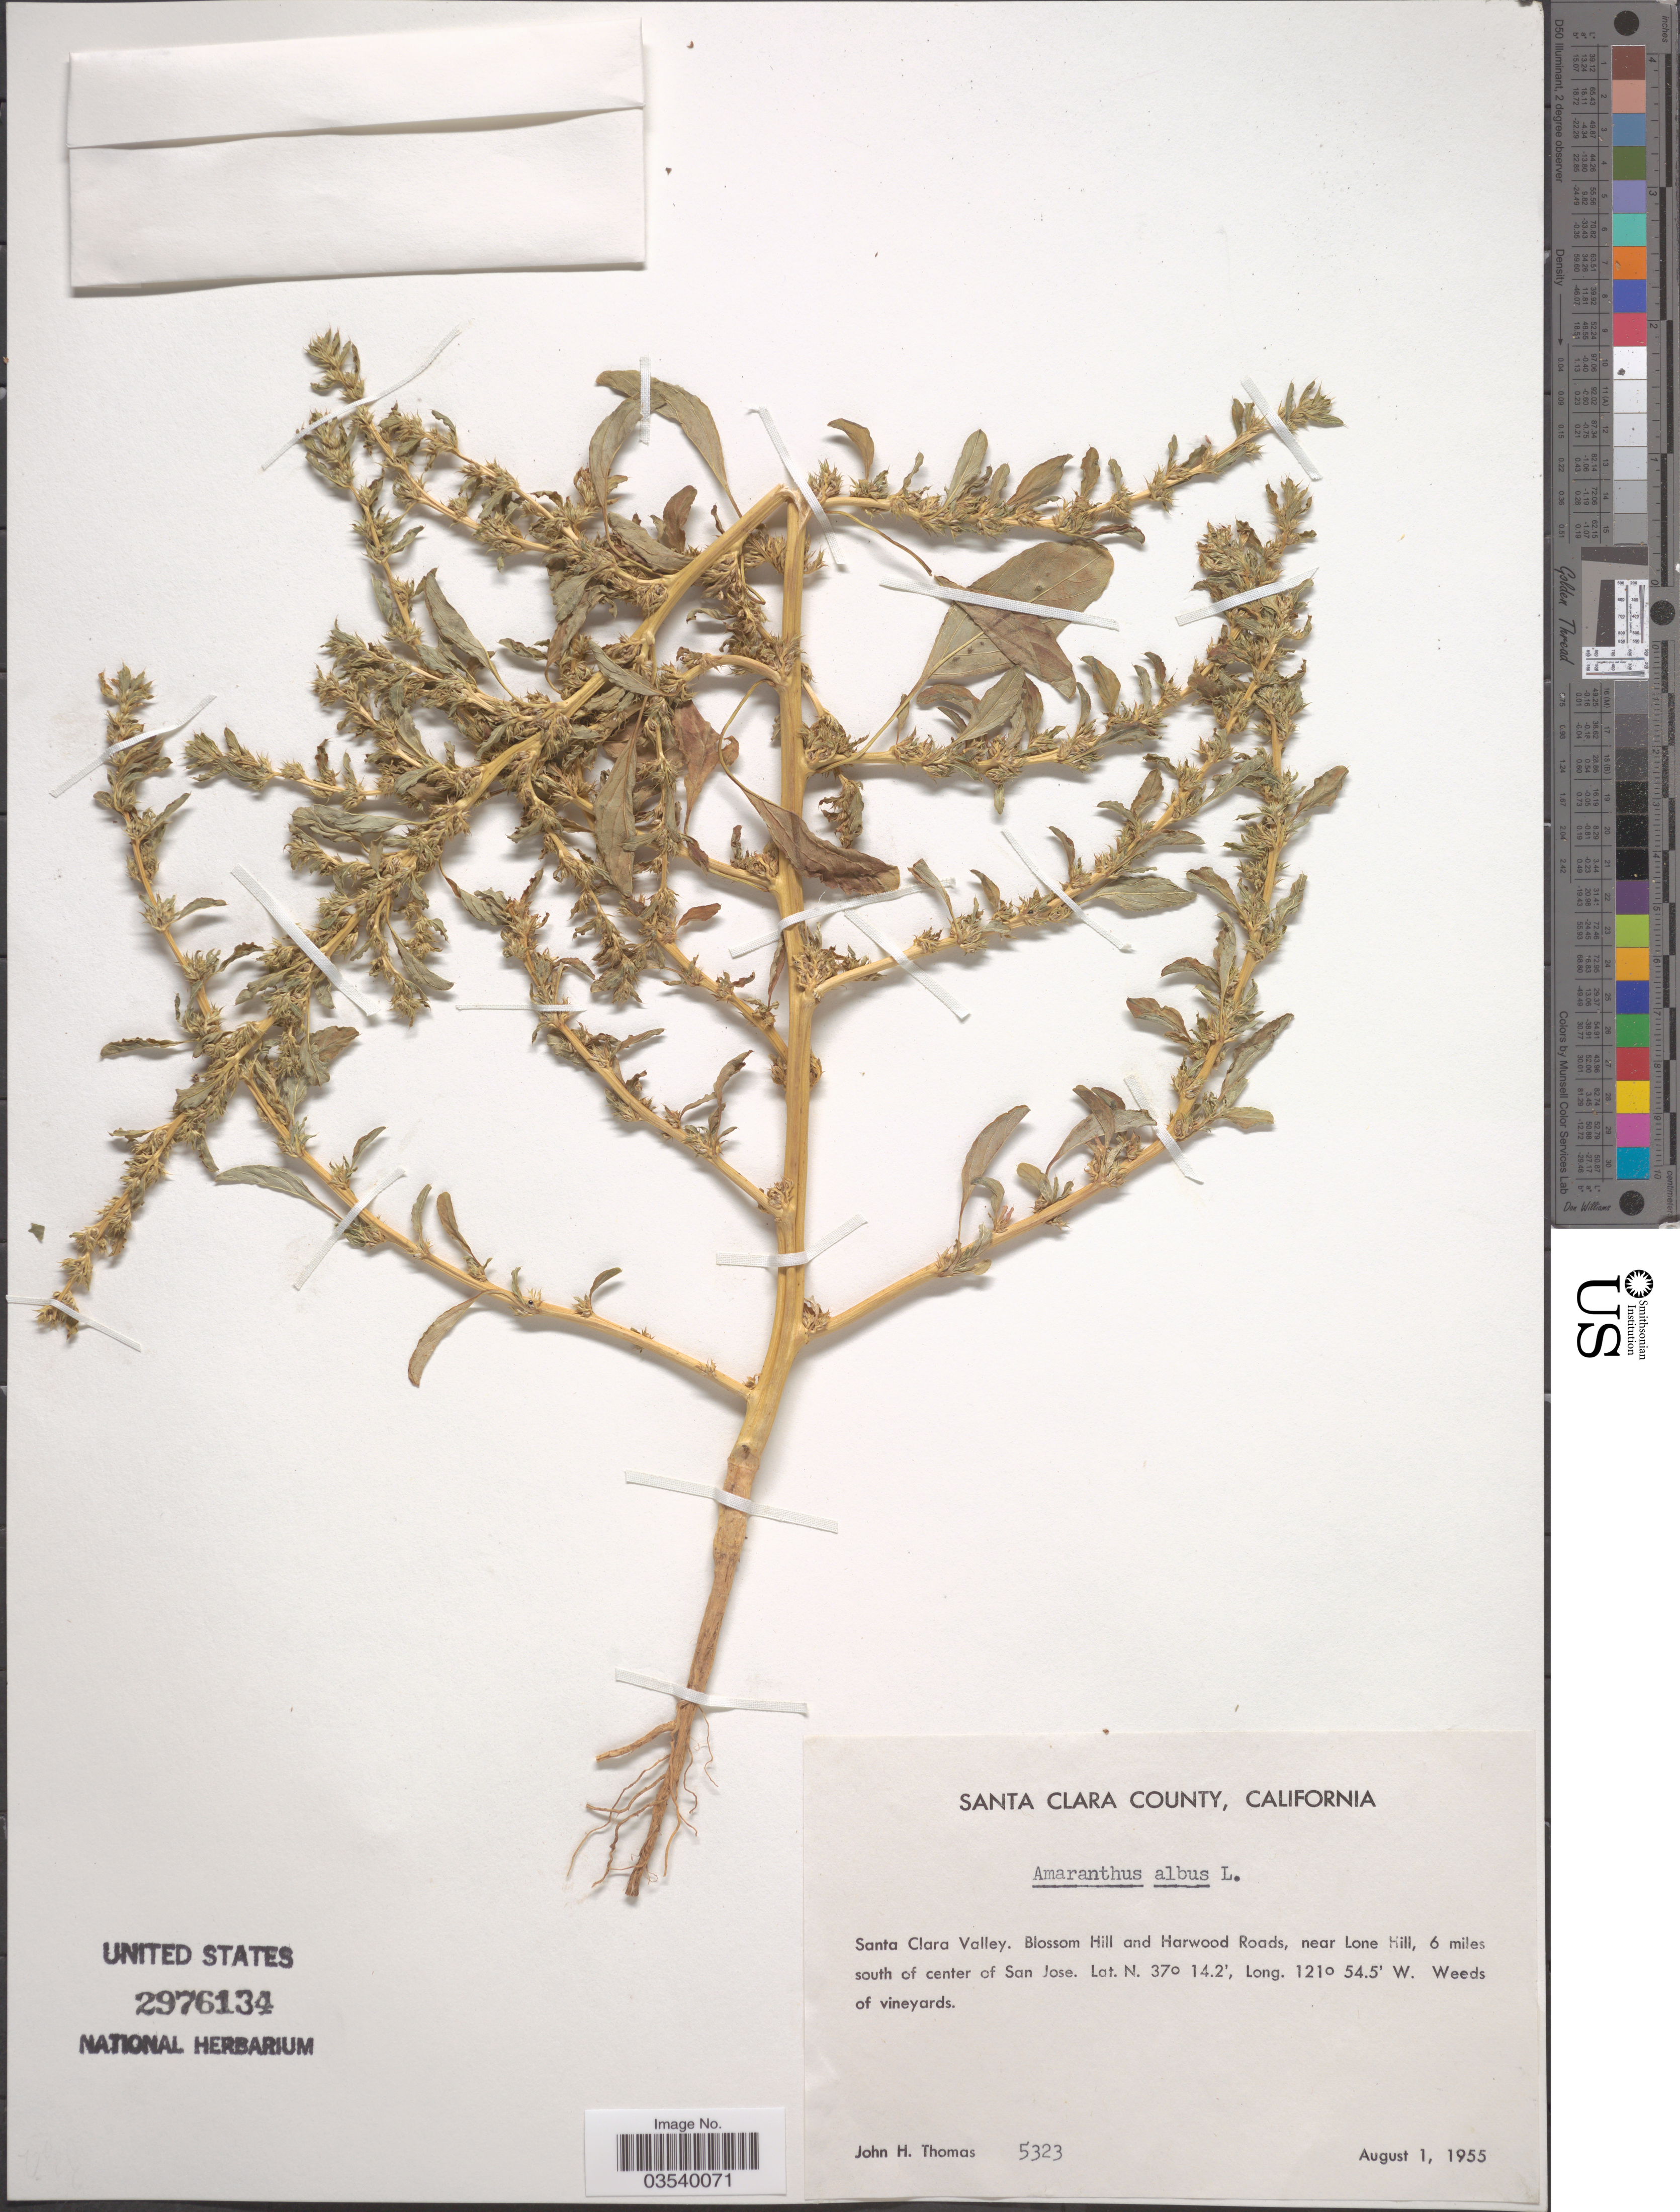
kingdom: Plantae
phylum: Tracheophyta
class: Magnoliopsida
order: Caryophyllales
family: Amaranthaceae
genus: Amaranthus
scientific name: Amaranthus albus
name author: L.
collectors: J. H. Thomas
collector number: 5323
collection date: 1955-08-01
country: United States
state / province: California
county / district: Santa Clara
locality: Santa Clara County. Santa Clara Valley. Blossom Hill and Harwood Roads, near Lone Hill, 6 miles south of center of San Jose.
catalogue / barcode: US 2976134